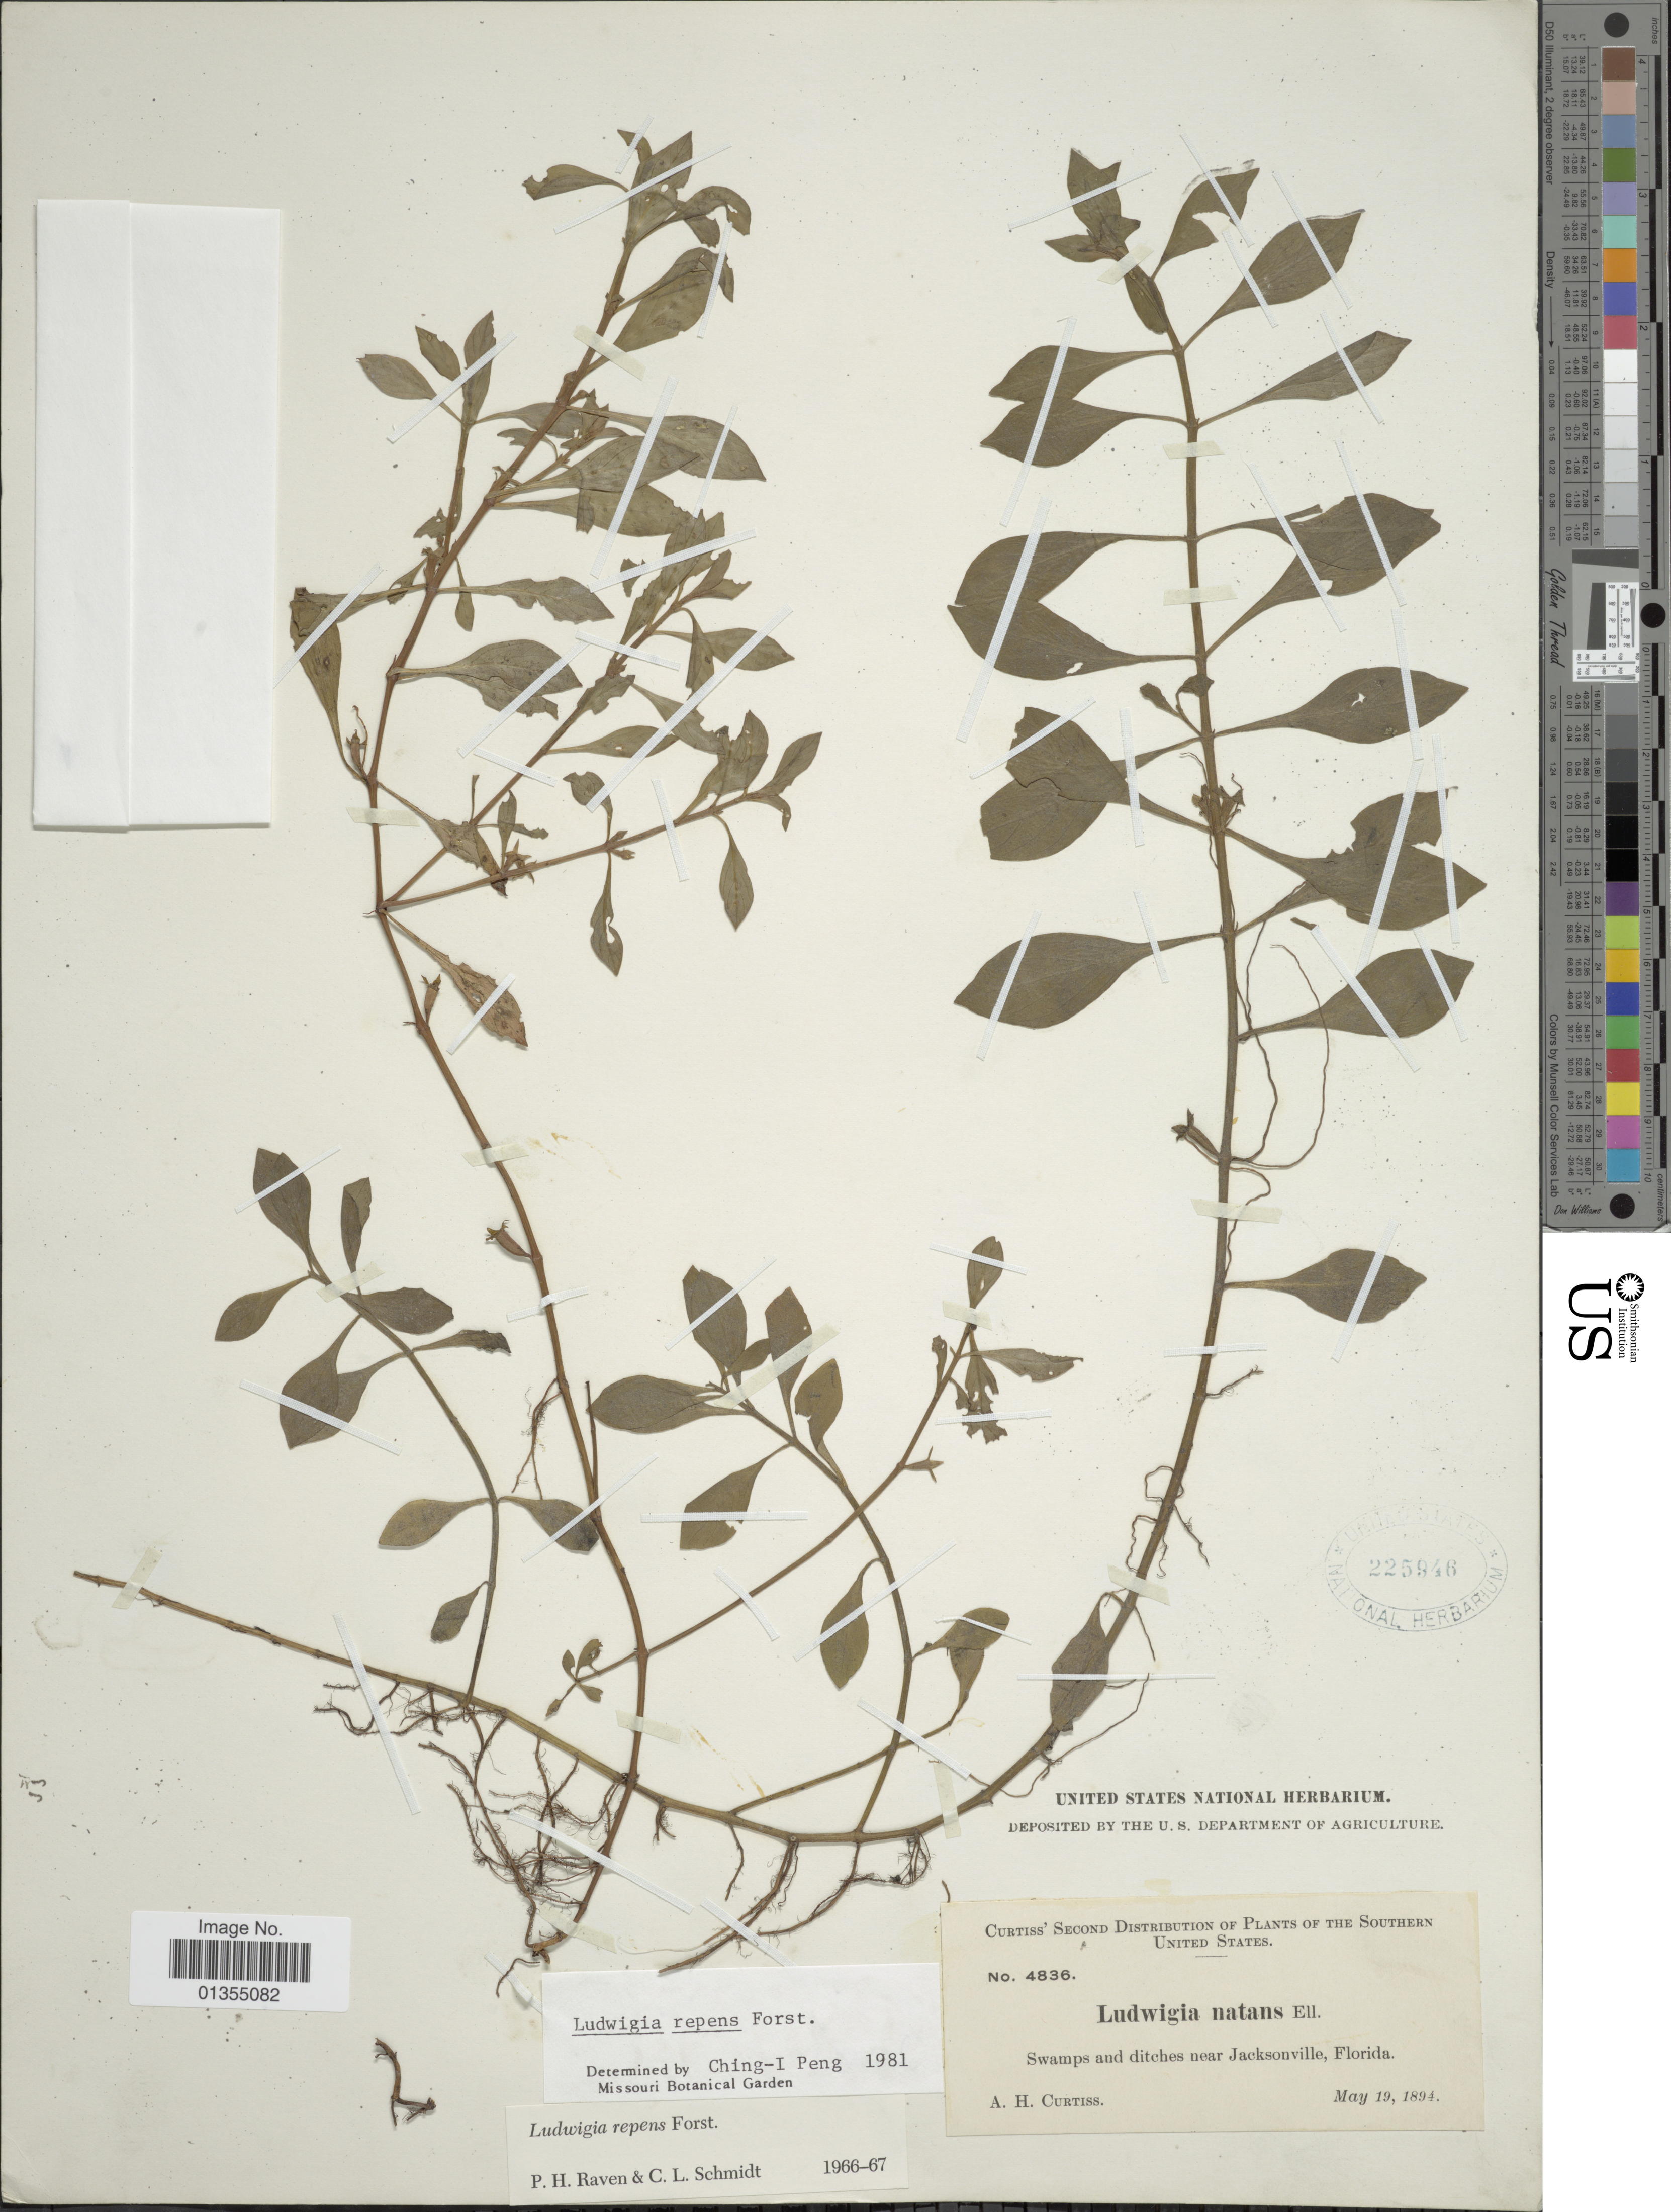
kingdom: Plantae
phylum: Tracheophyta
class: Magnoliopsida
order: Myrtales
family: Onagraceae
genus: Ludwigia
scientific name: Ludwigia repens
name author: J.R. Forst.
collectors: A. H. Curtiss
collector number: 4836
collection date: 1894-05-19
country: United States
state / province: Florida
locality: Swamps and ditches near Jacksonville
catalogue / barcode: US 225946